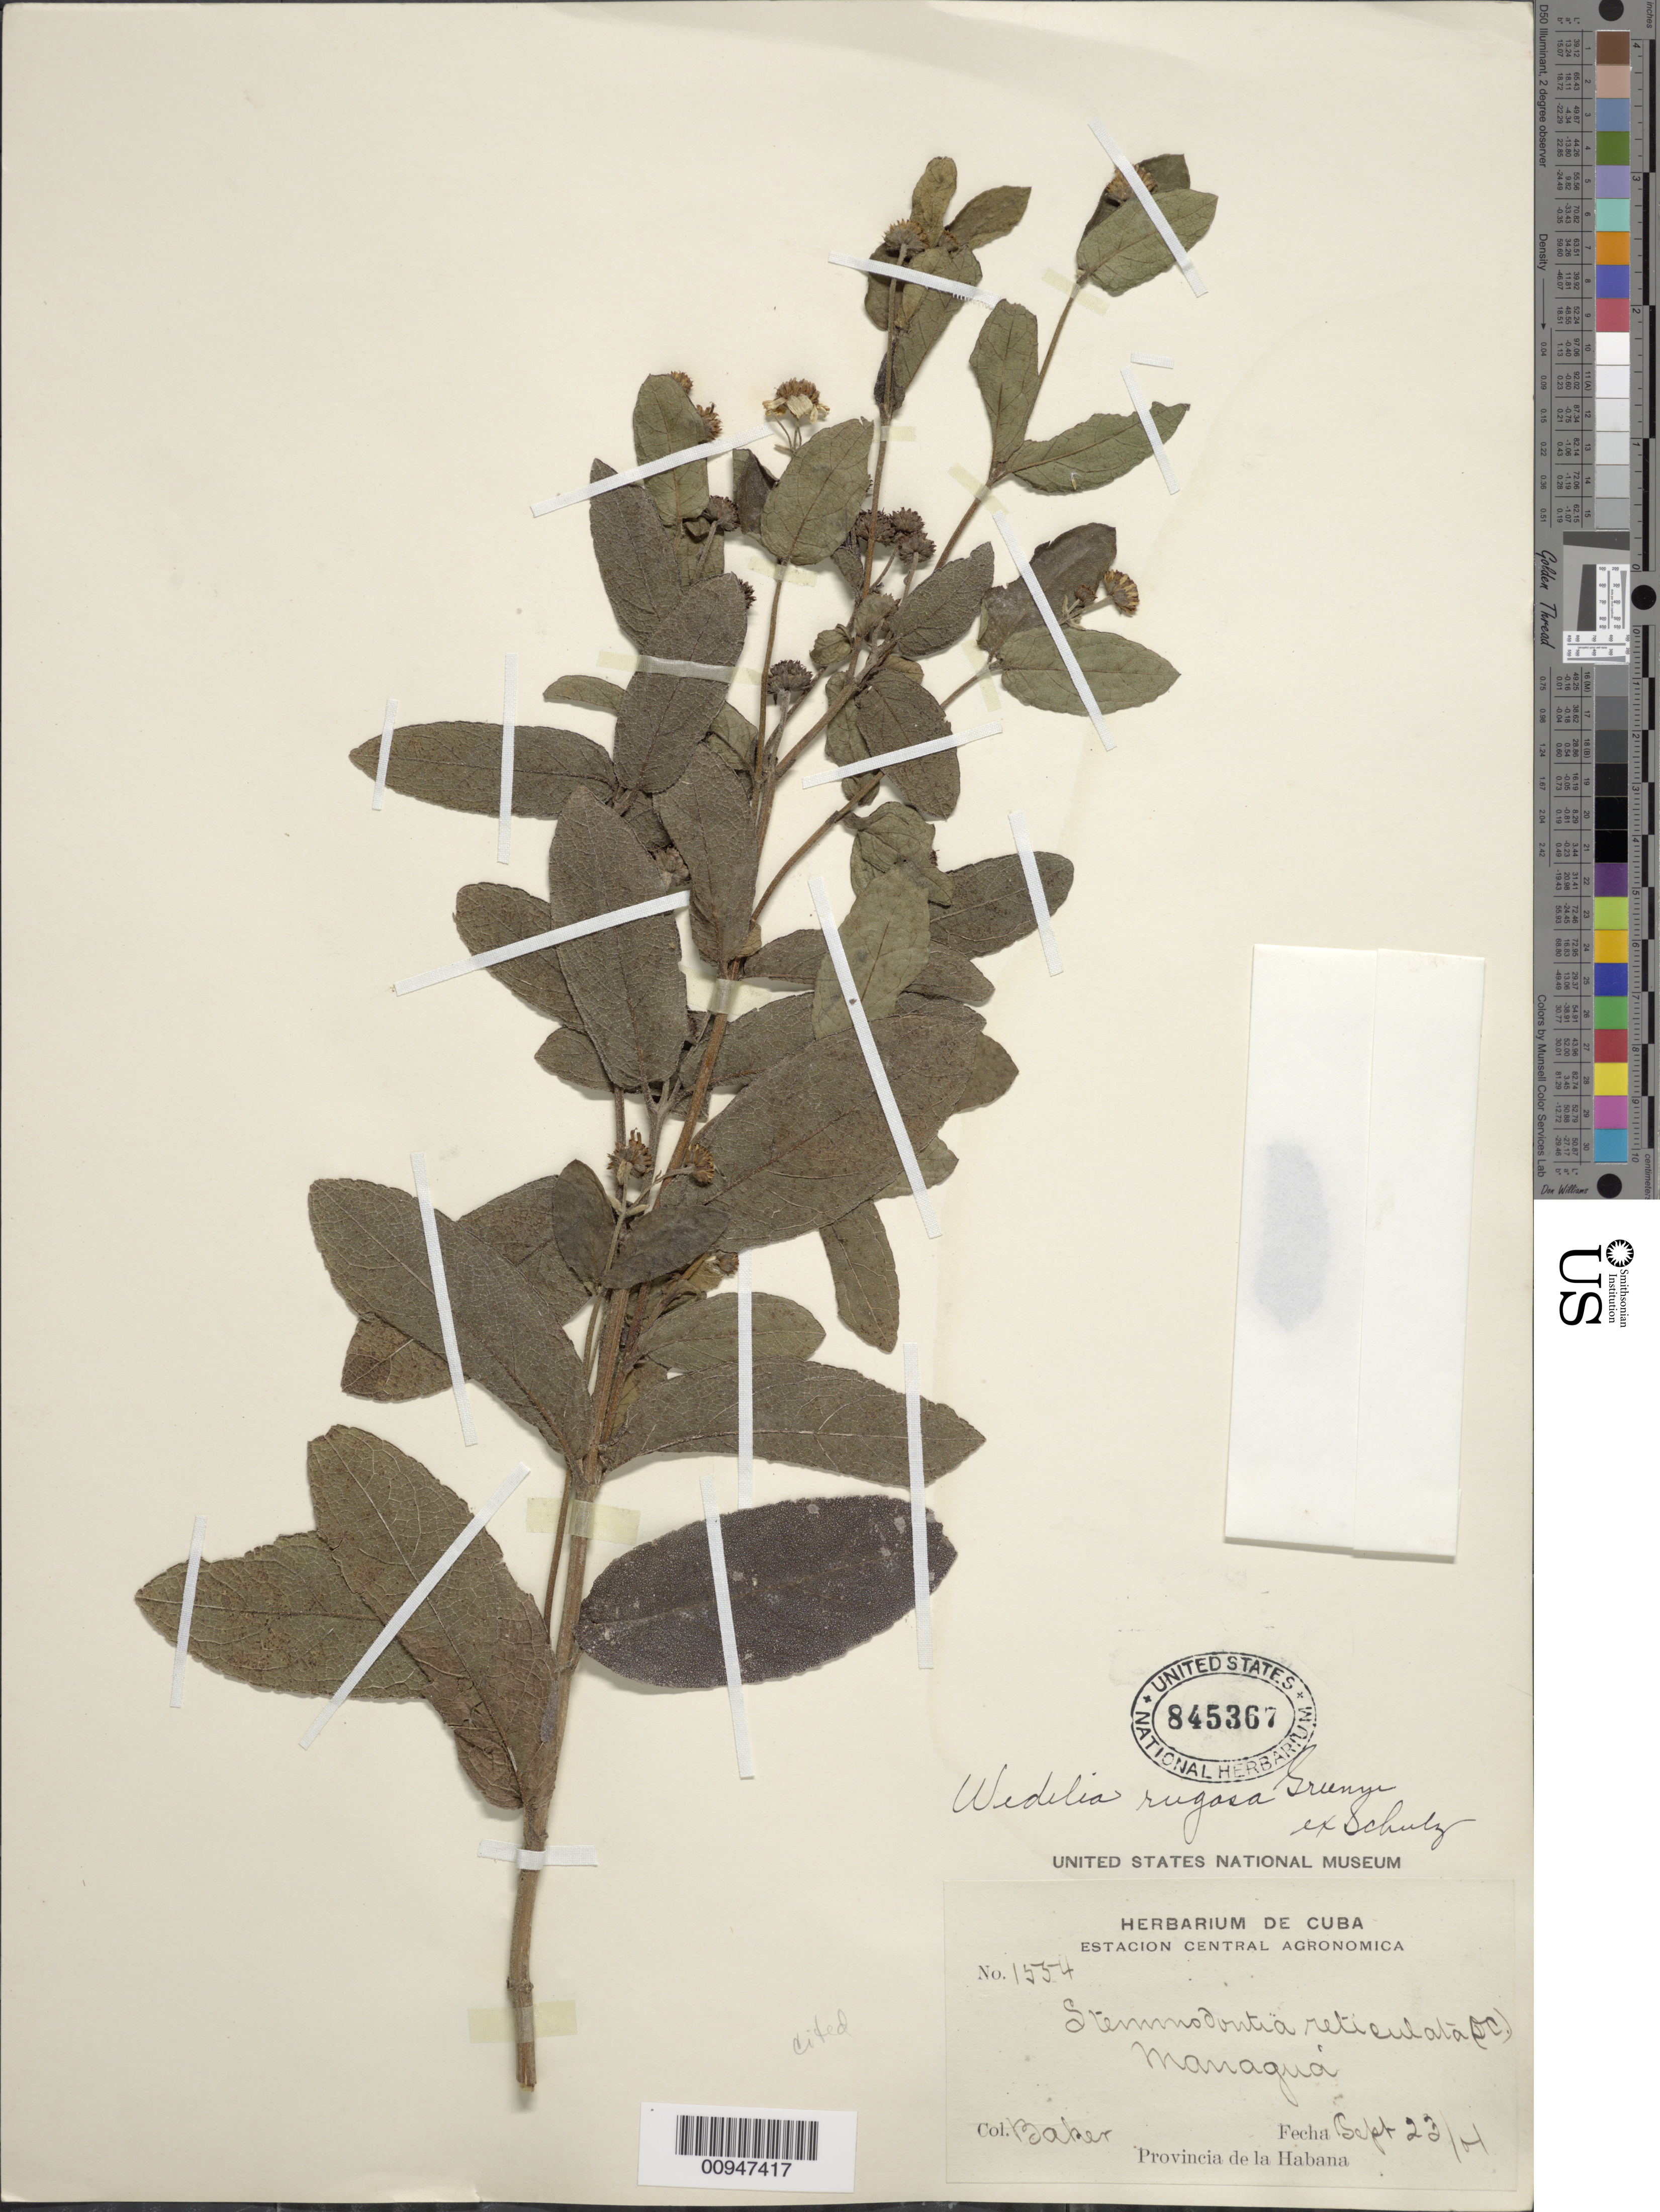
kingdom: Plantae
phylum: Tracheophyta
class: Magnoliopsida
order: Asterales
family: Asteraceae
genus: Wedelia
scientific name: Wedelia rugosa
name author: Greenm.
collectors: C. F. Baker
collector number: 1554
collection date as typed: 23 Sep 1904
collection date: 1904-09-23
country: Cuba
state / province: La Habana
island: Cuba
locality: Managua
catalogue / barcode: US 845367